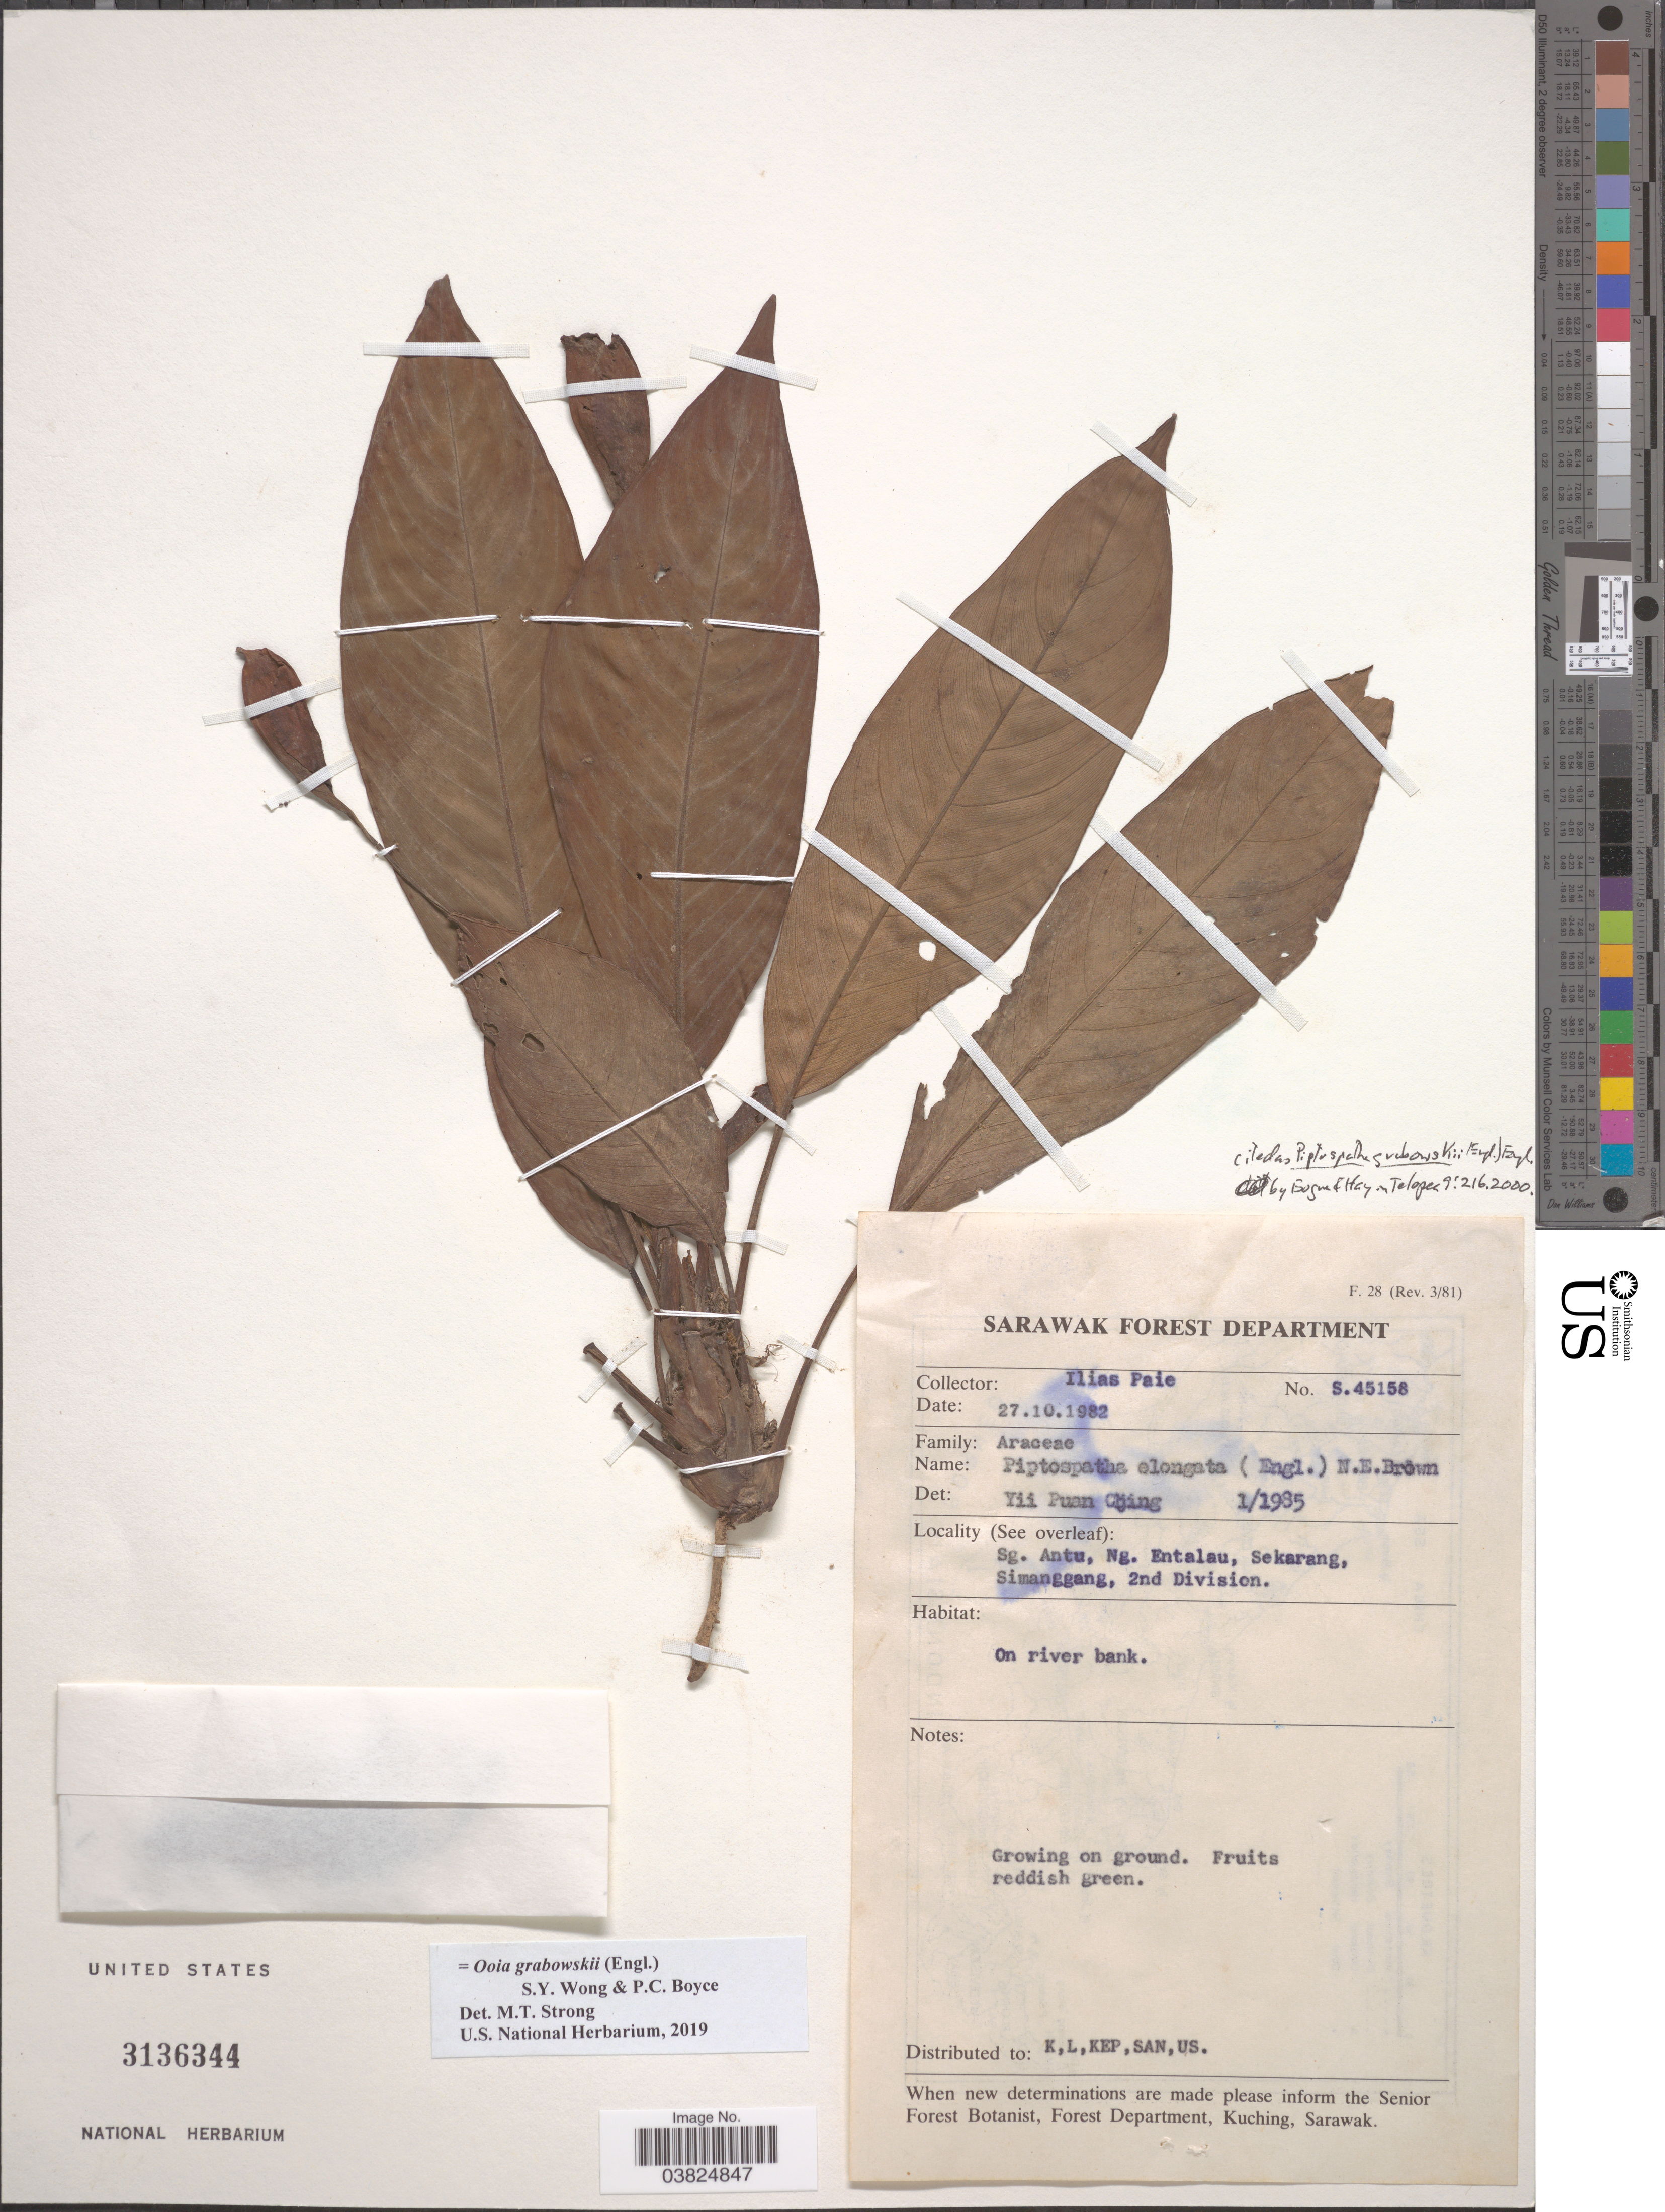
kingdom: Plantae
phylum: Tracheophyta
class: Liliopsida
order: Alismatales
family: Araceae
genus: Ooia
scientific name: Ooia grabowskii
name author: (Engl.) S.Y. Wong & P.C. Boyce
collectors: I. bin Paie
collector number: S45158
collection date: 1982-10-27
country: Malaysia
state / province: Sarawak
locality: Sg. Antu, Ng. Entalau, Sekarang, Simanggang, 2nd Division.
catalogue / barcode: US 3136344